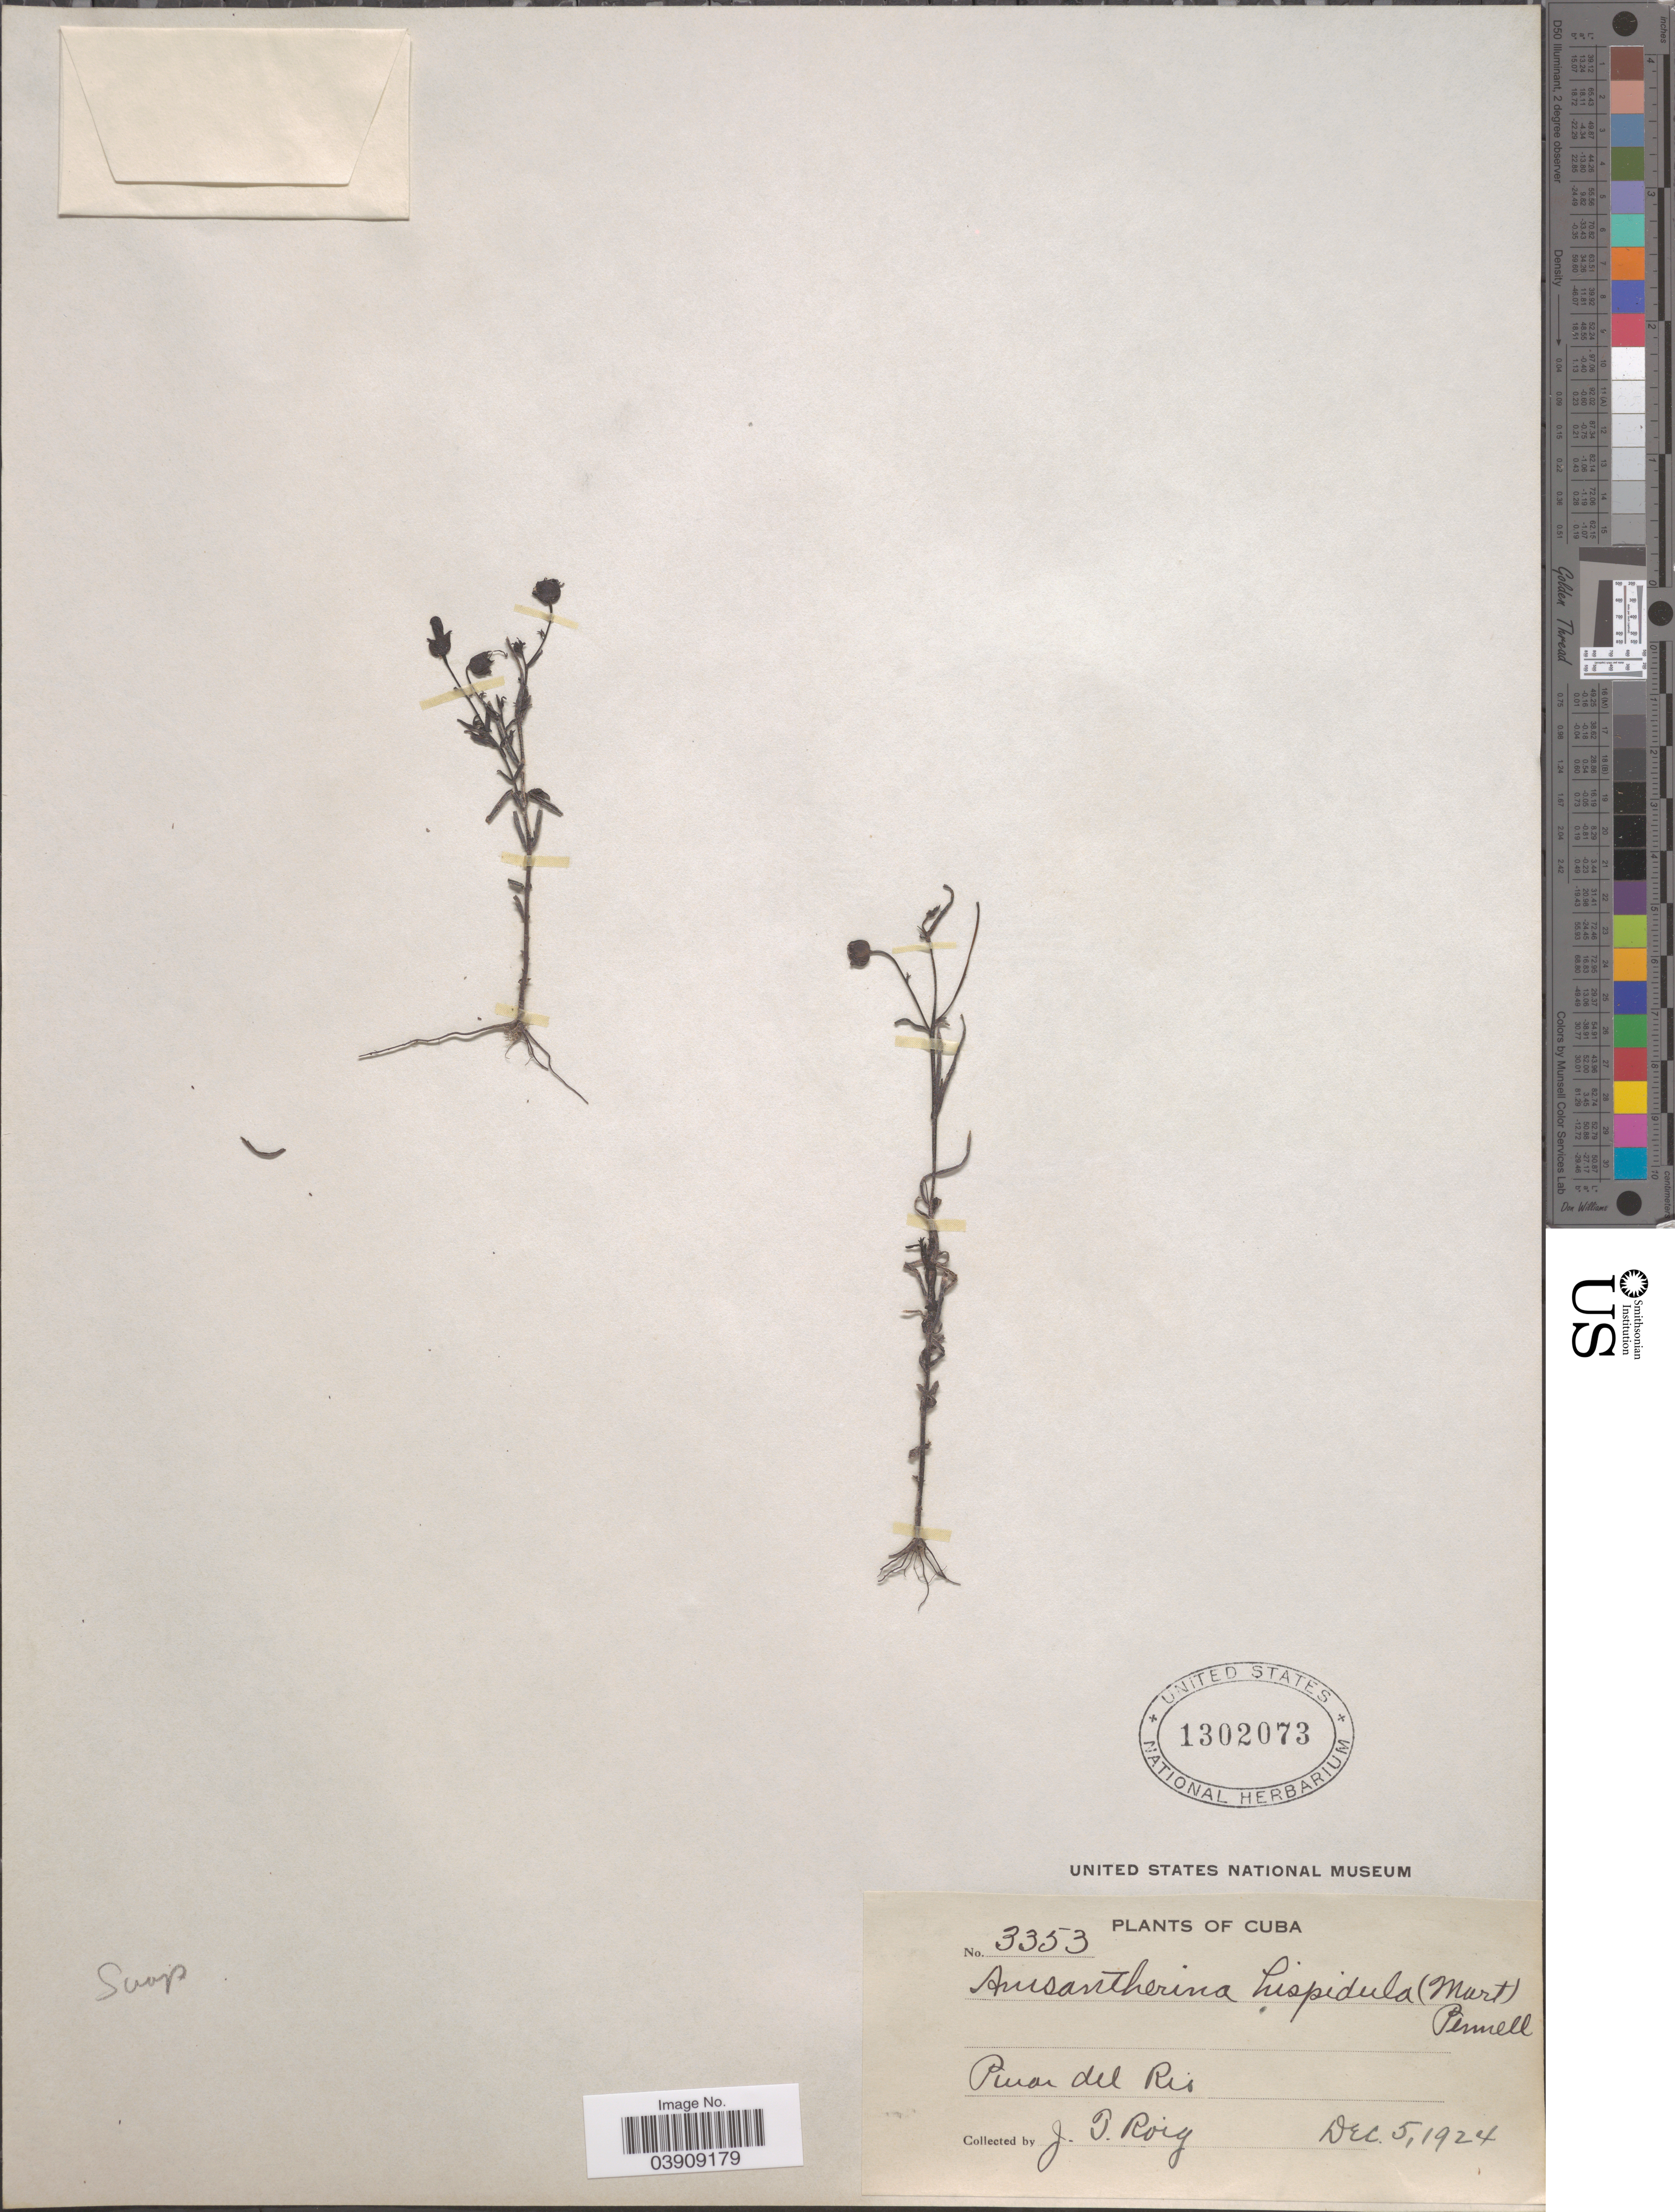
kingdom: Plantae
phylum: Tracheophyta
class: Magnoliopsida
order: Lamiales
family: Orobanchaceae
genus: Anisantherina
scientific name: Anisantherina hispidula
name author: (Mart.) Pennell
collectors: J. Roig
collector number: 3353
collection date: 1924-12-05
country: Cuba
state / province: Pinar del Río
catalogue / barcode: US 1302073